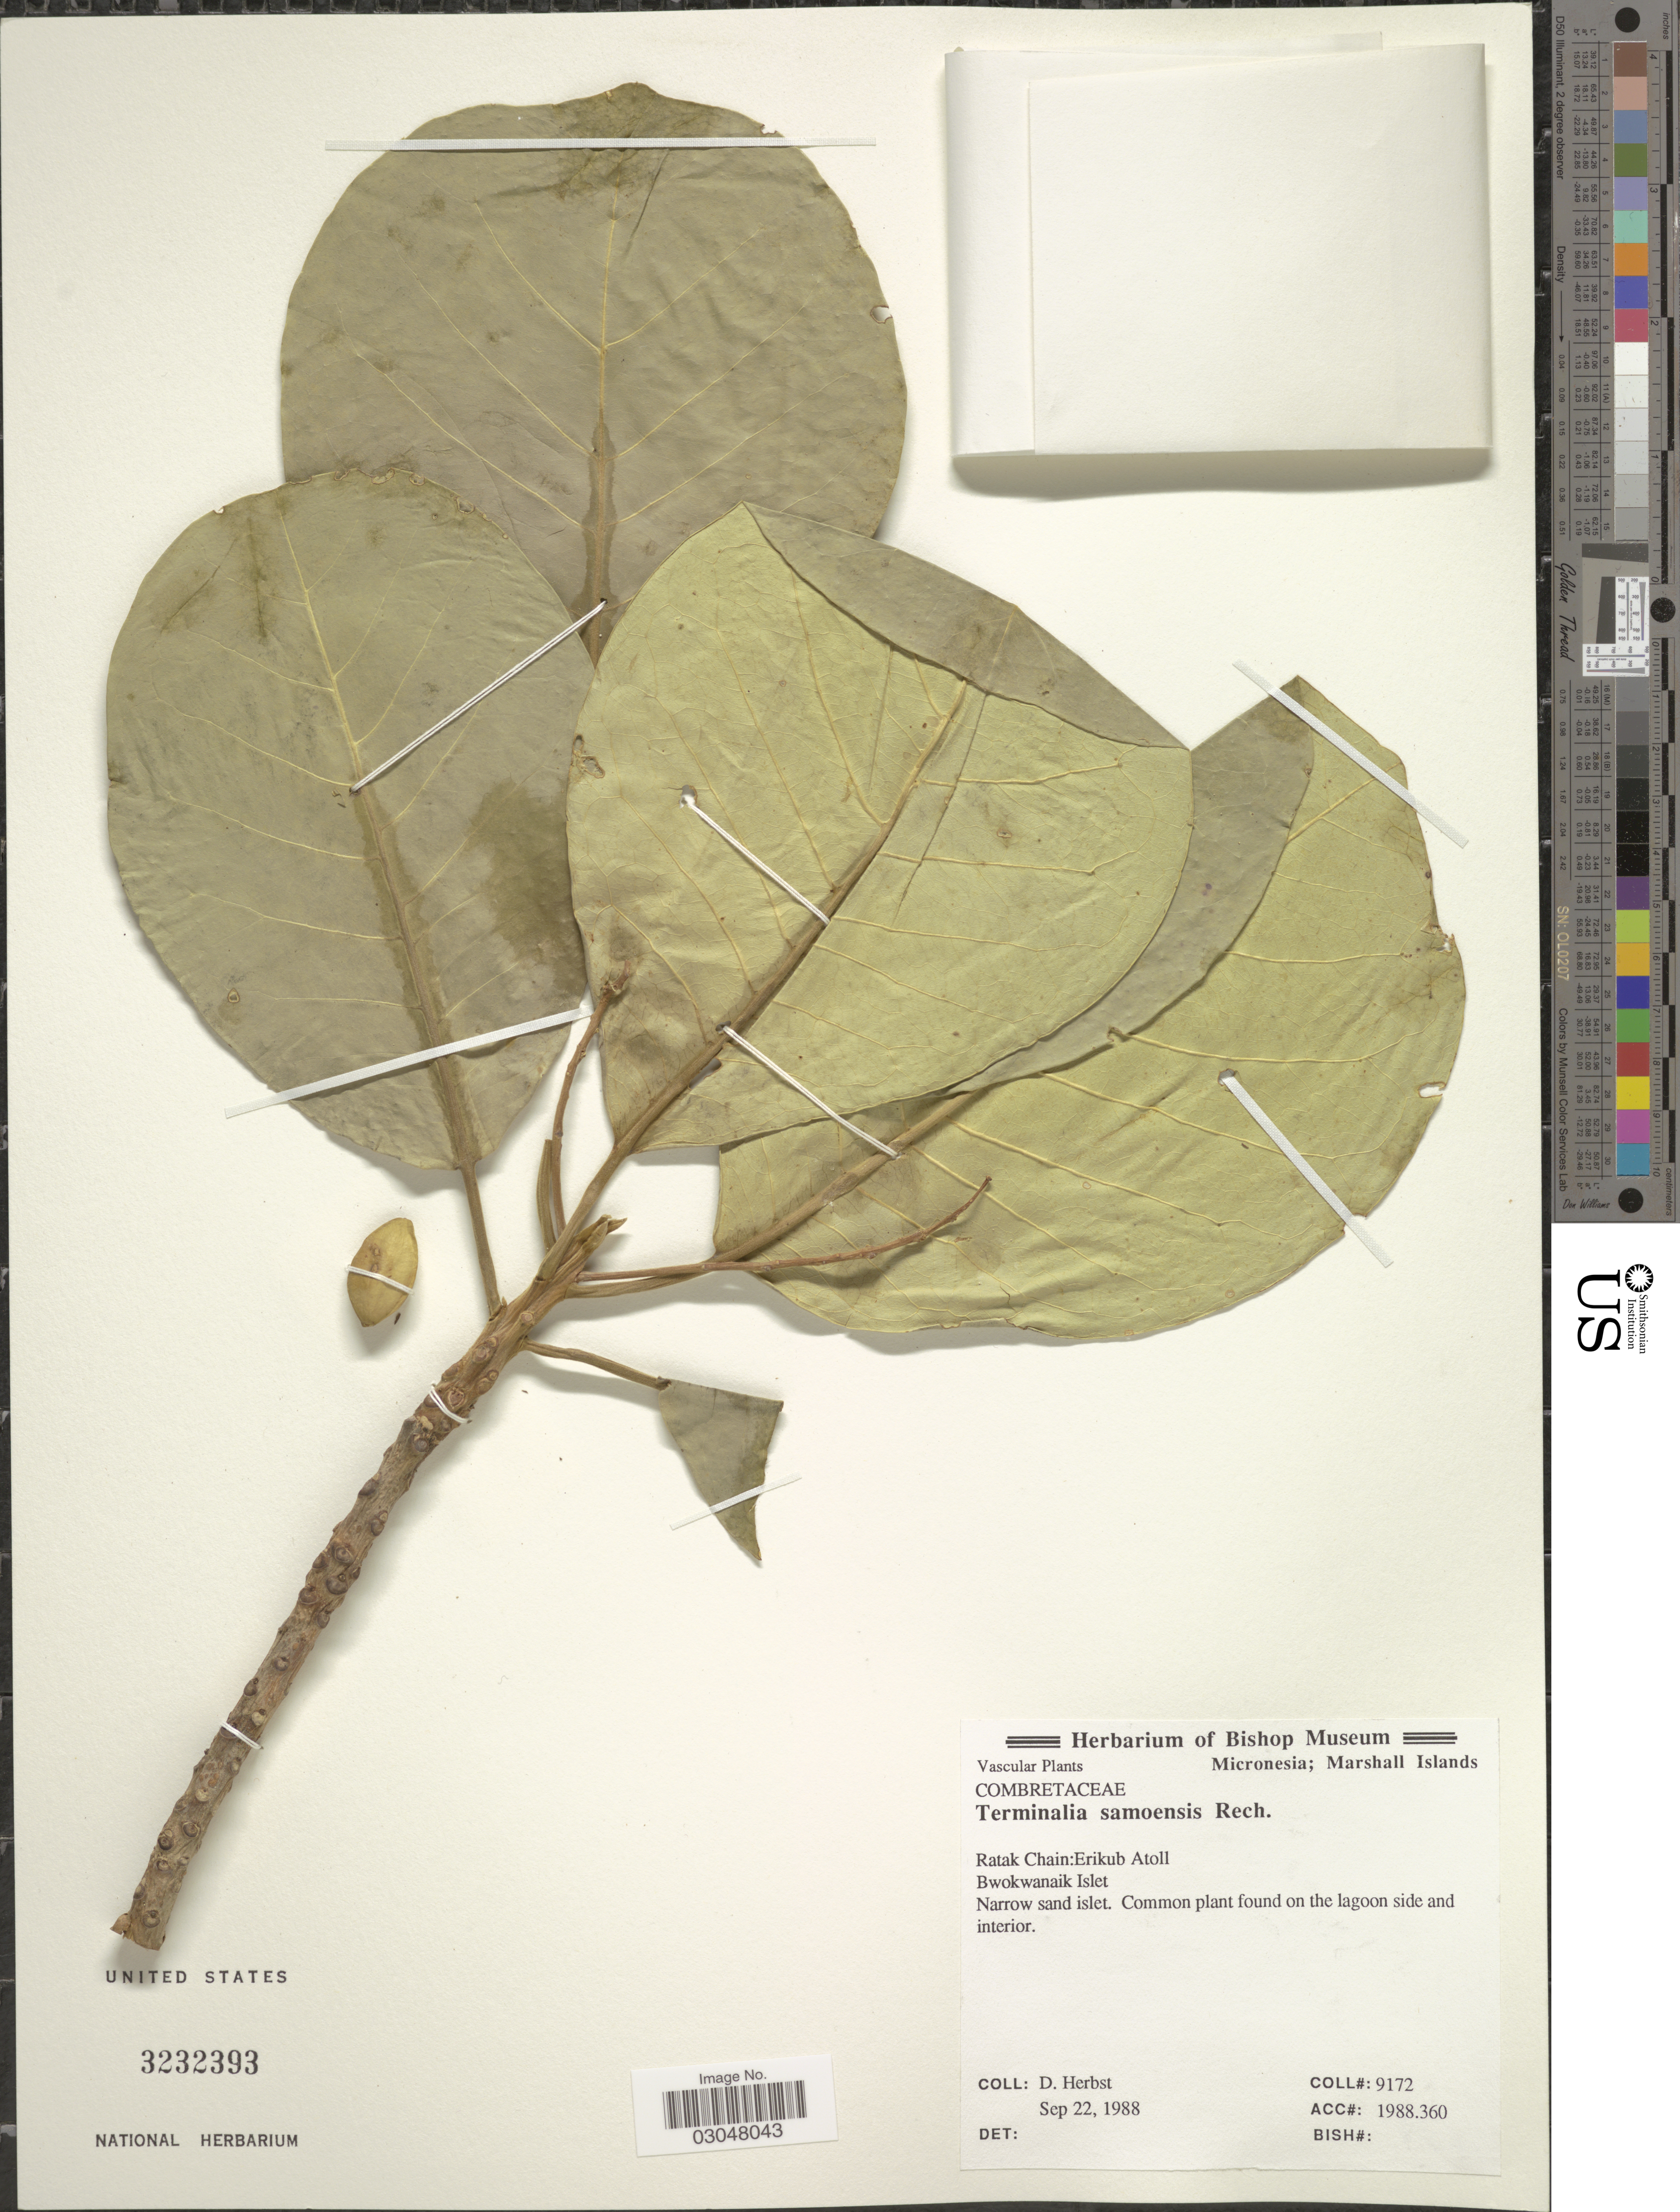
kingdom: Plantae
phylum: Tracheophyta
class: Magnoliopsida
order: Myrtales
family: Combretaceae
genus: Terminalia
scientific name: Terminalia samoensis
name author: Rech.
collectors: D. Herbst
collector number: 9172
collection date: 1988-09-22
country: Marshall Islands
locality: Micronesia. Ratak Chain: Erikub Atoll. Bwokwanaik Islet.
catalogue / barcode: US 3232393